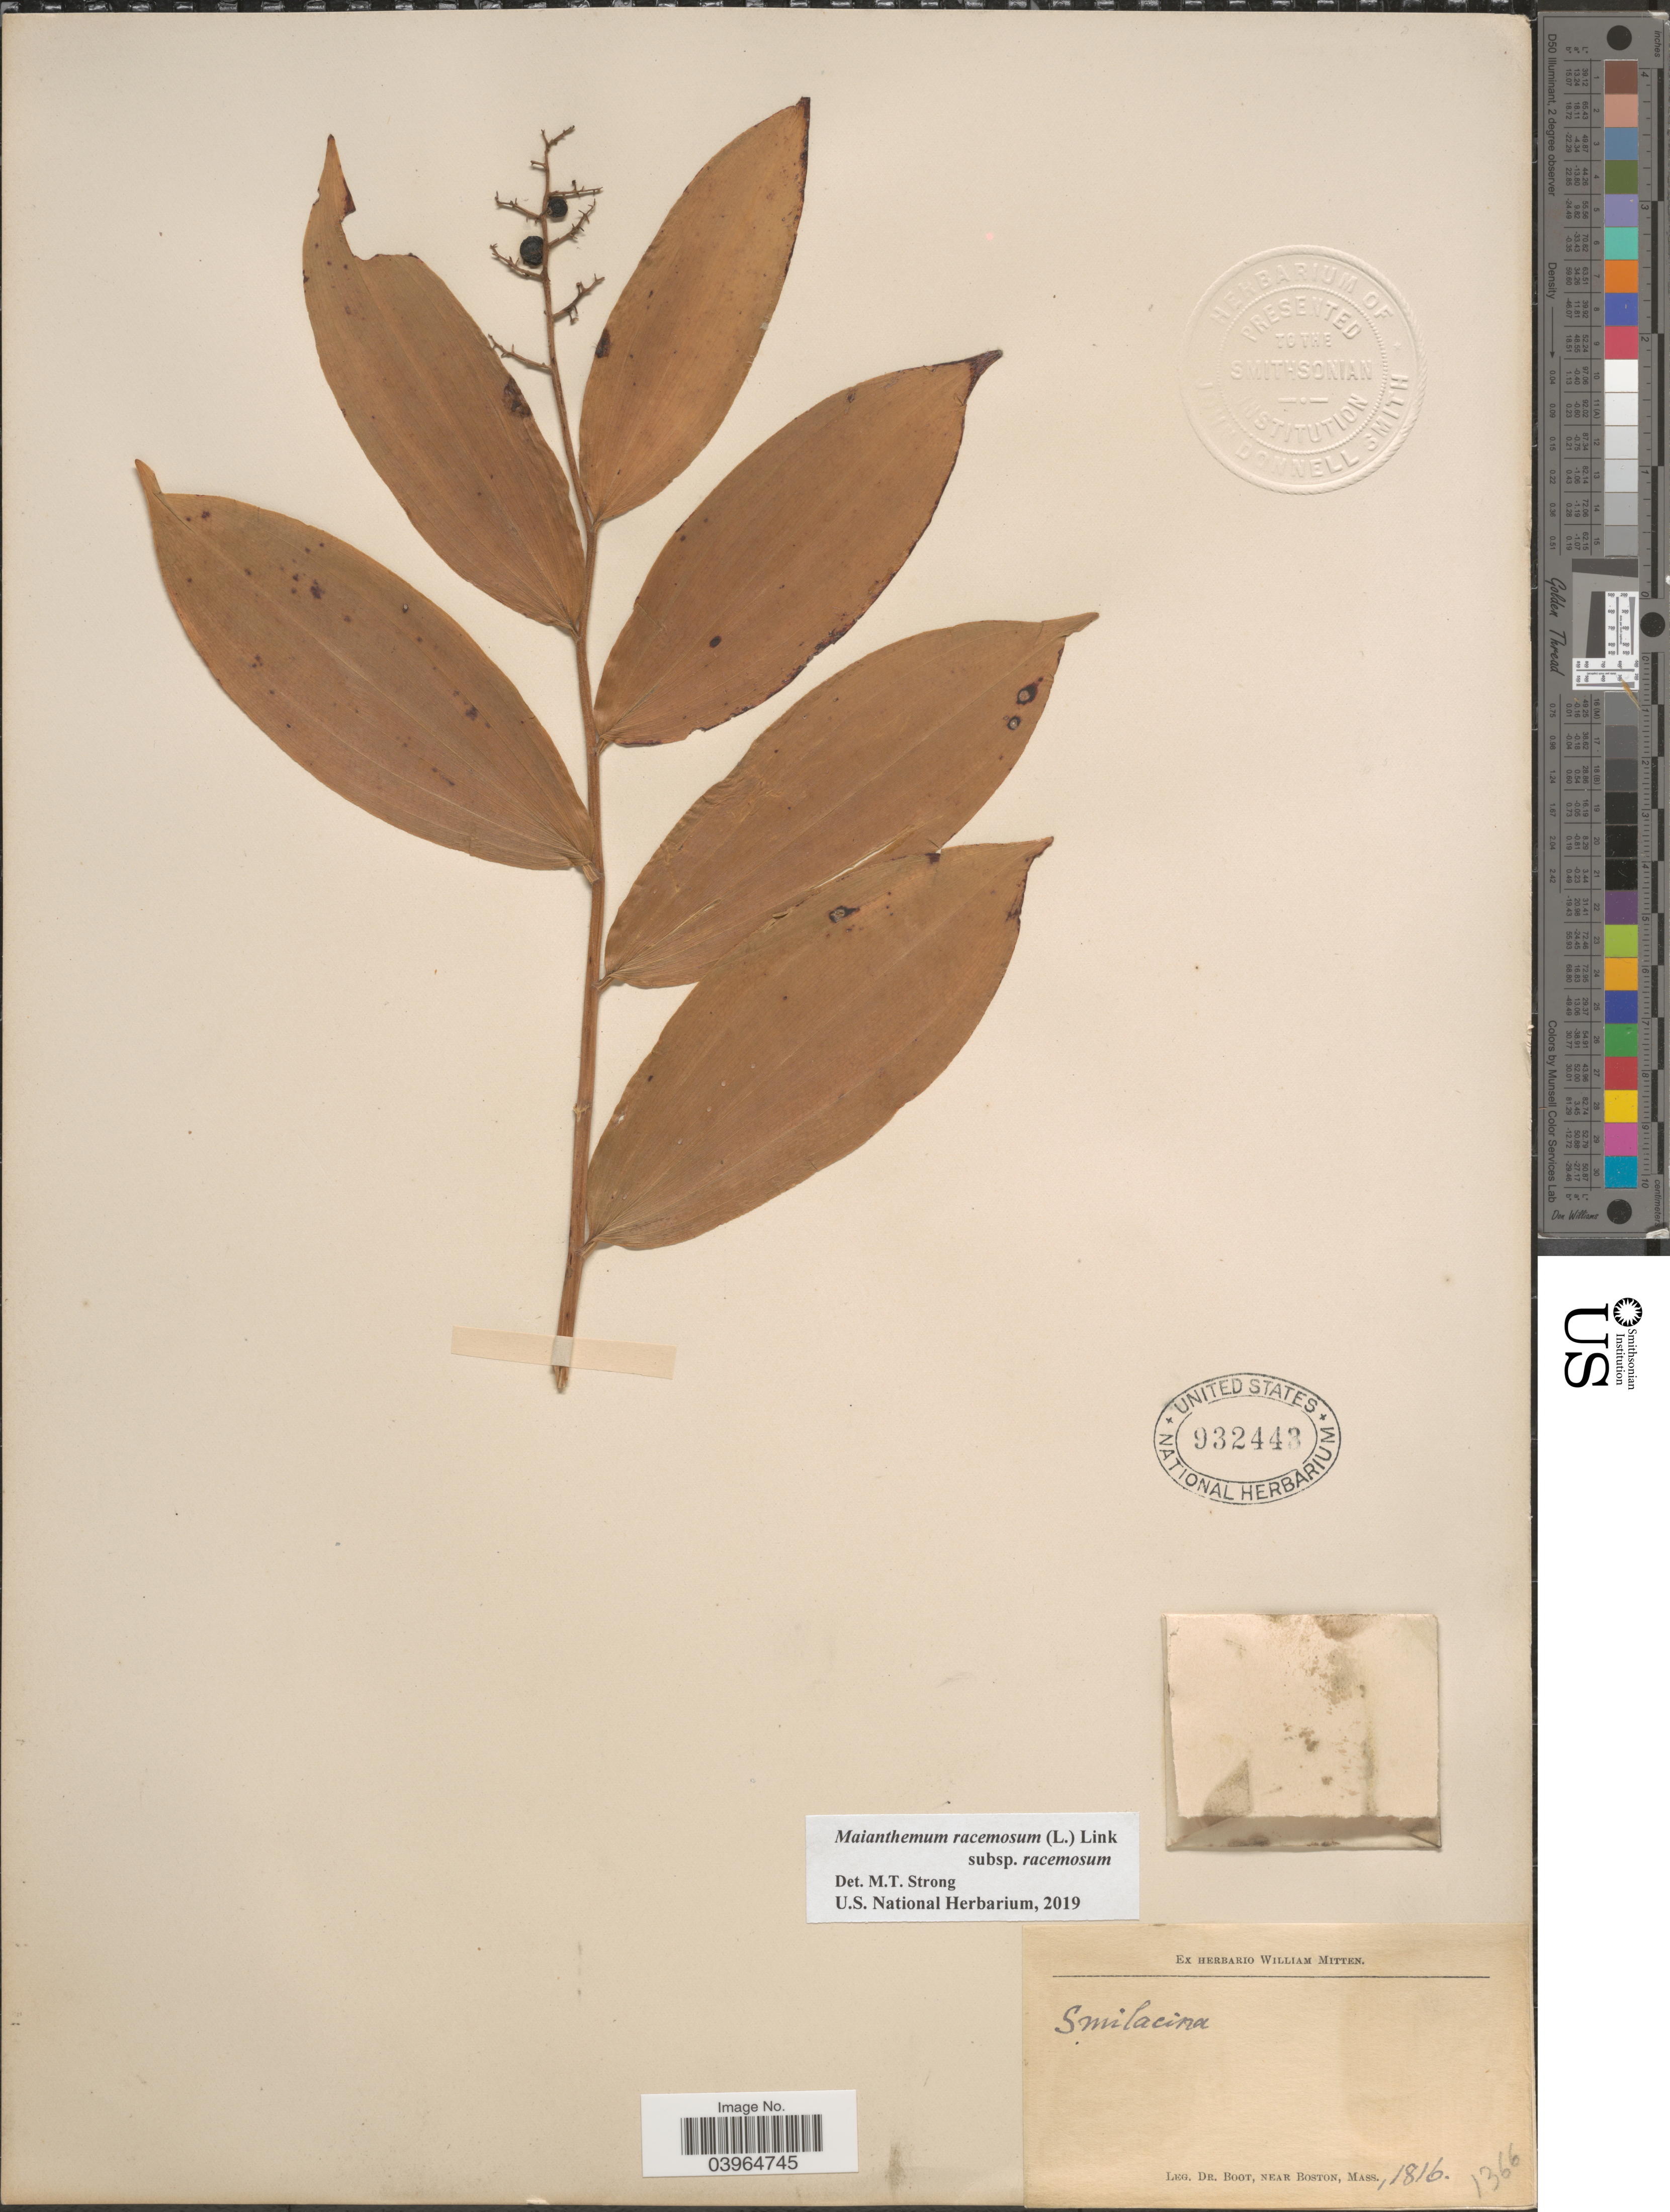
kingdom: Plantae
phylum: Tracheophyta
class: Liliopsida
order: Asparagales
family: Asparagaceae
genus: Maianthemum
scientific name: Maianthemum racemosum subsp. racemosum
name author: (L.) Link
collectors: Boot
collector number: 1366?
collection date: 1816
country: United States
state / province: Massachusetts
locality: Near Boston.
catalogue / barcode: US 932443